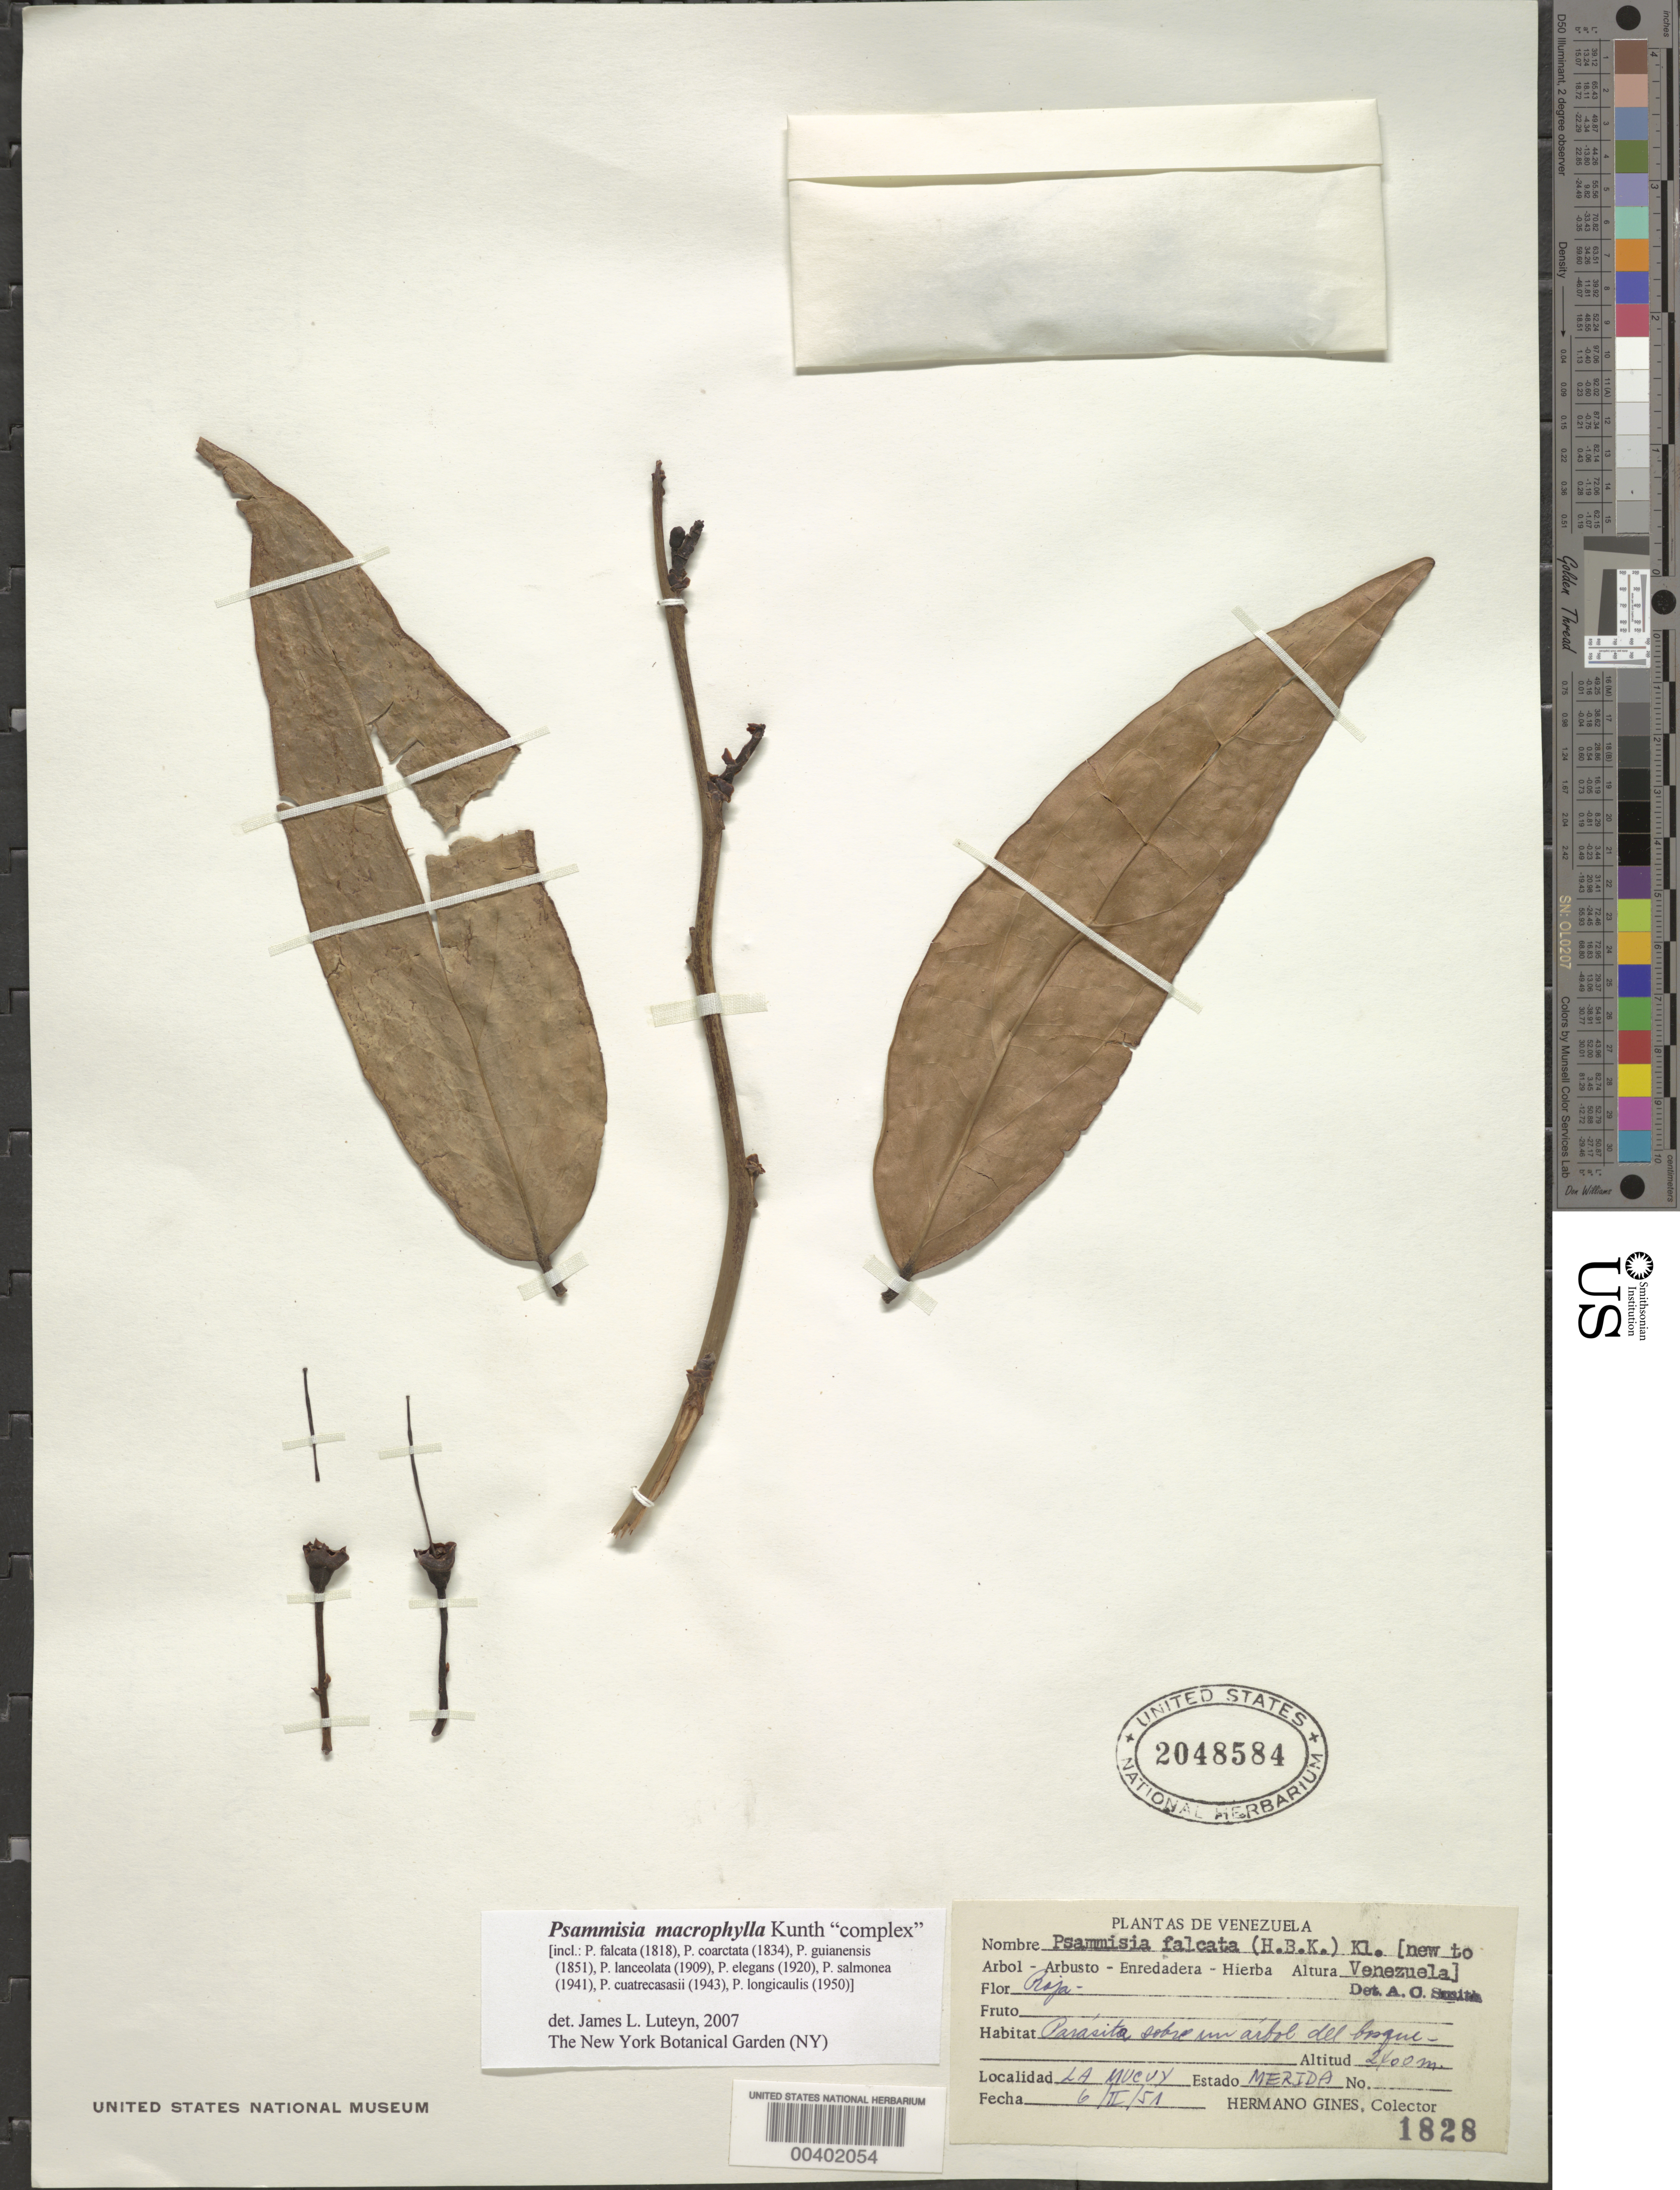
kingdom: Plantae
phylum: Tracheophyta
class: Magnoliopsida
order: Ericales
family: Ericaceae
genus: Psammisia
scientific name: Psammisia falcata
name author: (Kunth) Klotzsch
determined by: Smith, A. C.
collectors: Bro. Gines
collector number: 1828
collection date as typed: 06 Feb 1951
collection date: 1951-02-06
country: Venezuela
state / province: Mérida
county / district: Libertador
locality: La Mucuy Mucuy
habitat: Párasita sobre un árbol del bosque.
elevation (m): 2400